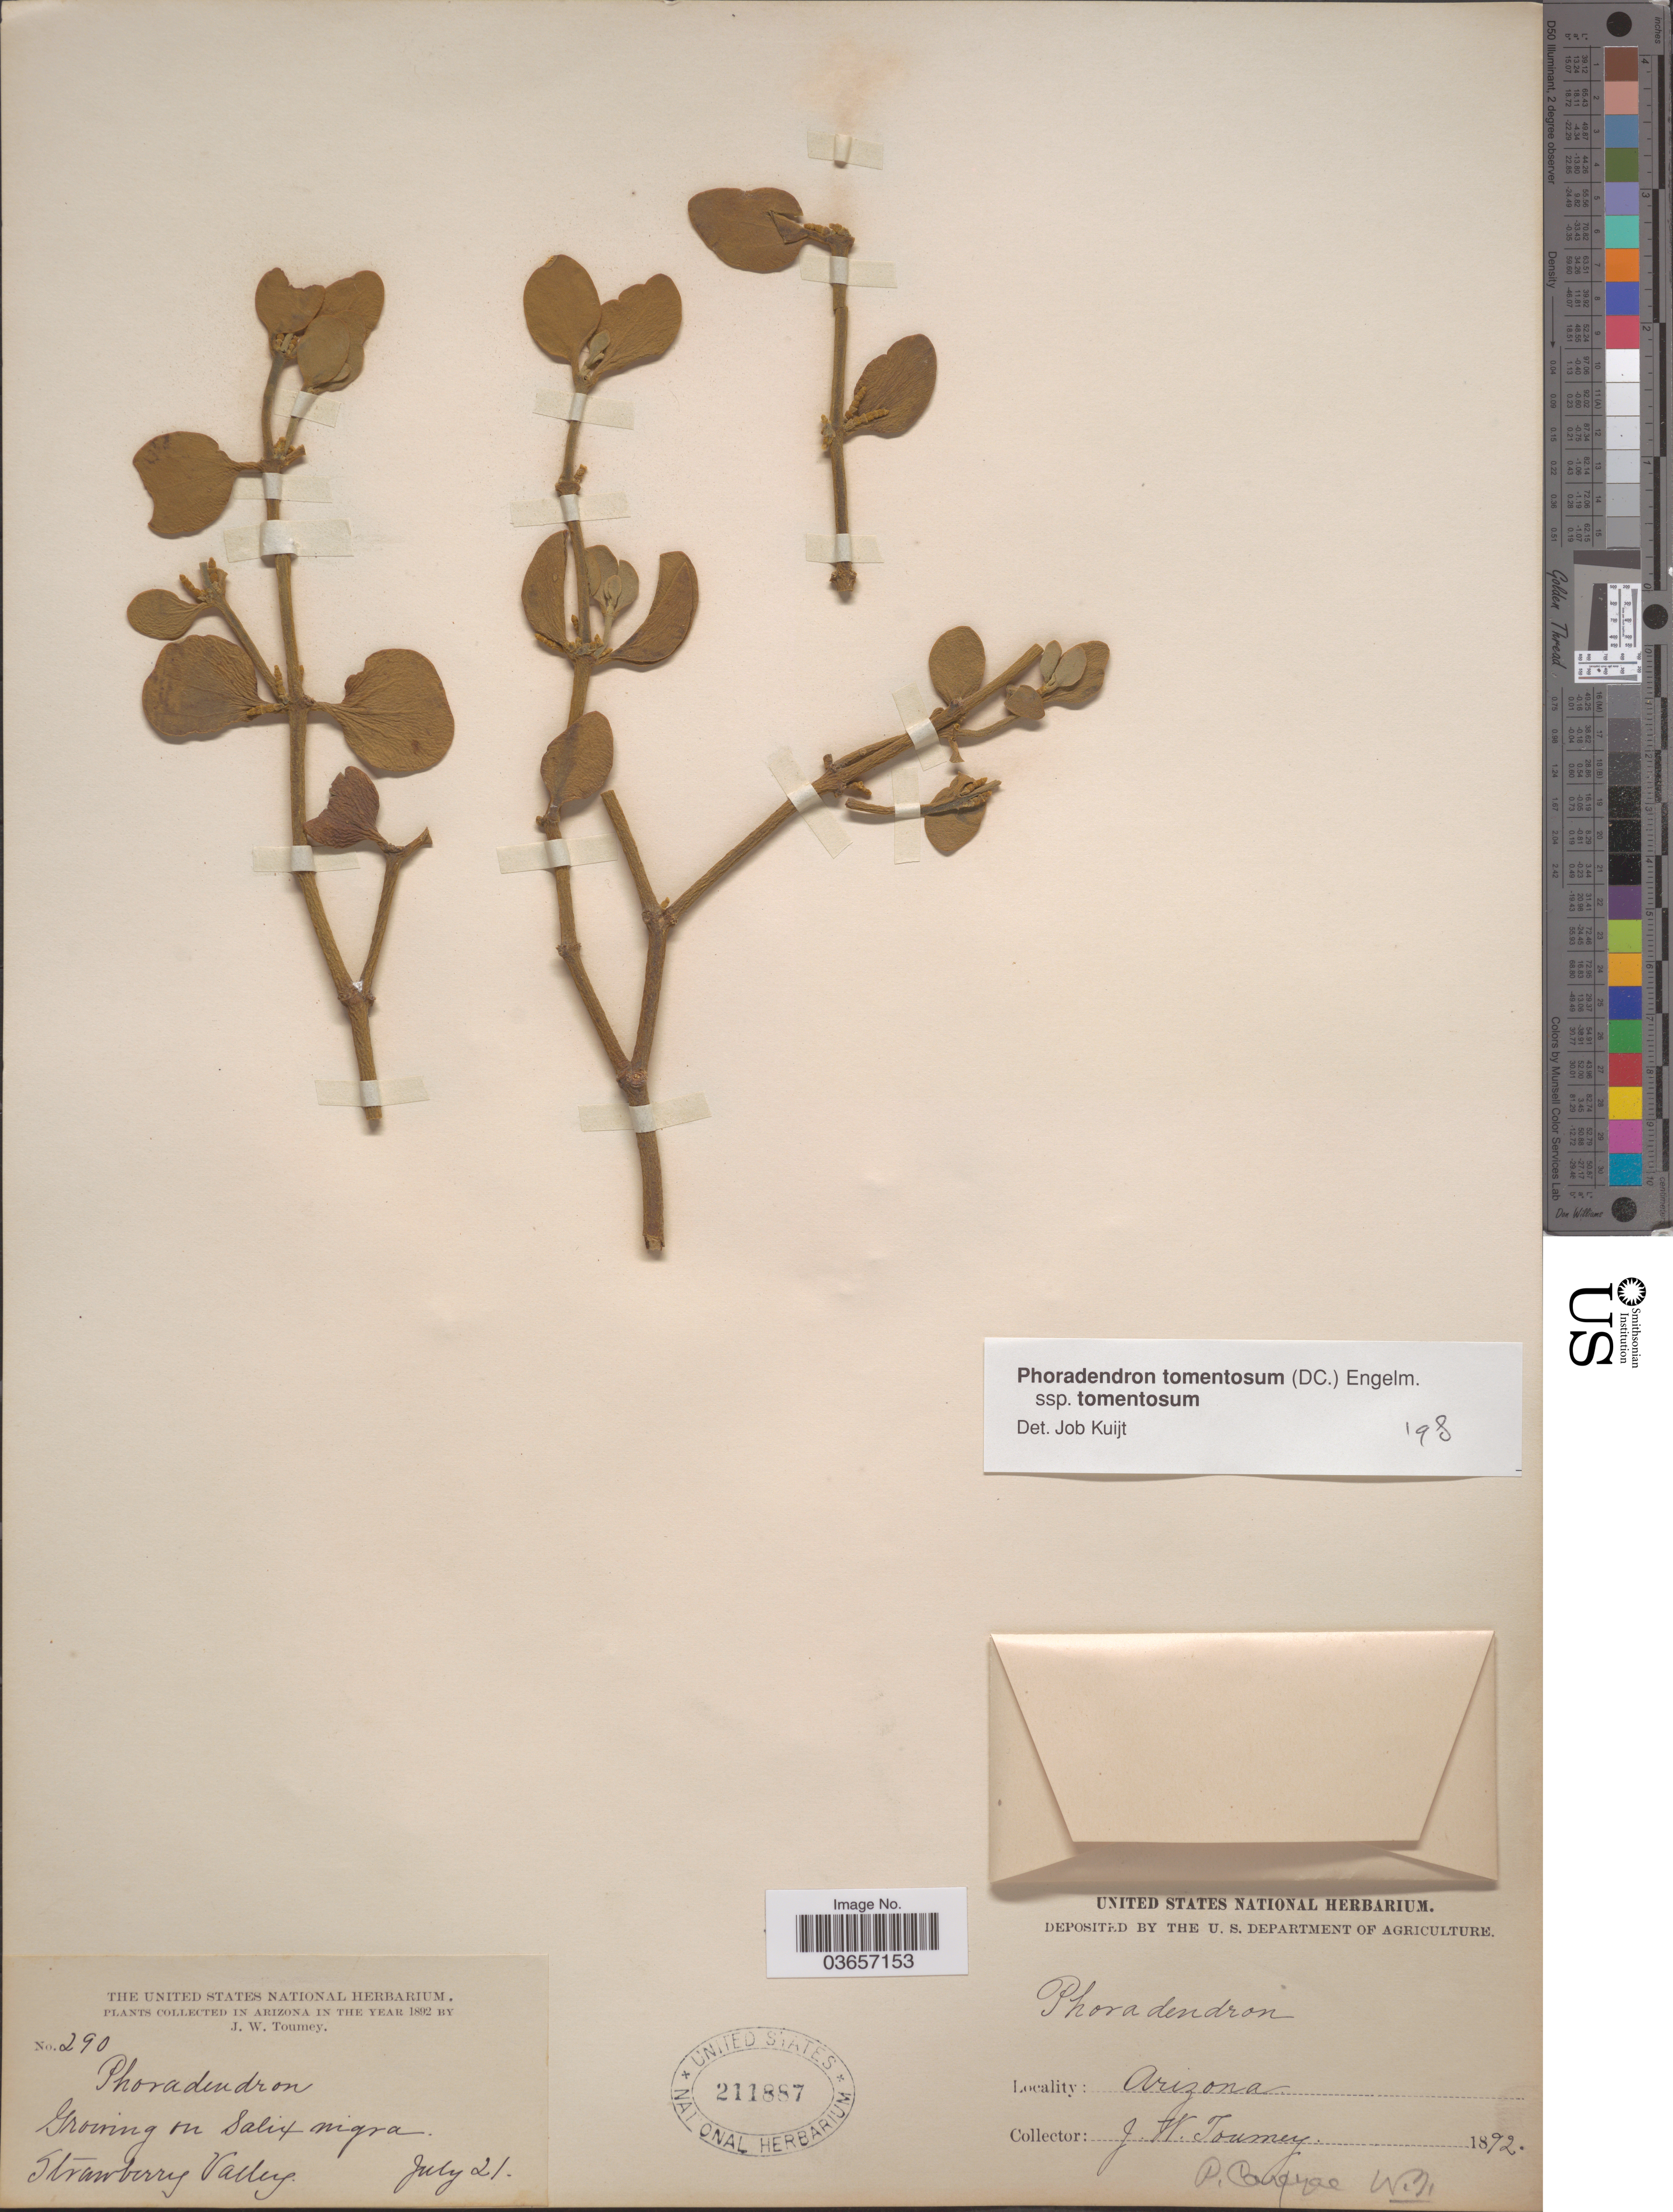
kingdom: Plantae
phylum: Tracheophyta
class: Magnoliopsida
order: Santalales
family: Viscaceae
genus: Phoradendron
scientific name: Phoradendron tomentosum subsp. tomentosum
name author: DC.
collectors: J. W. Toumey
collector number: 290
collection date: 1892-07-21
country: United States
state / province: Arizona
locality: Strawberry Valley.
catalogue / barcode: US 211887